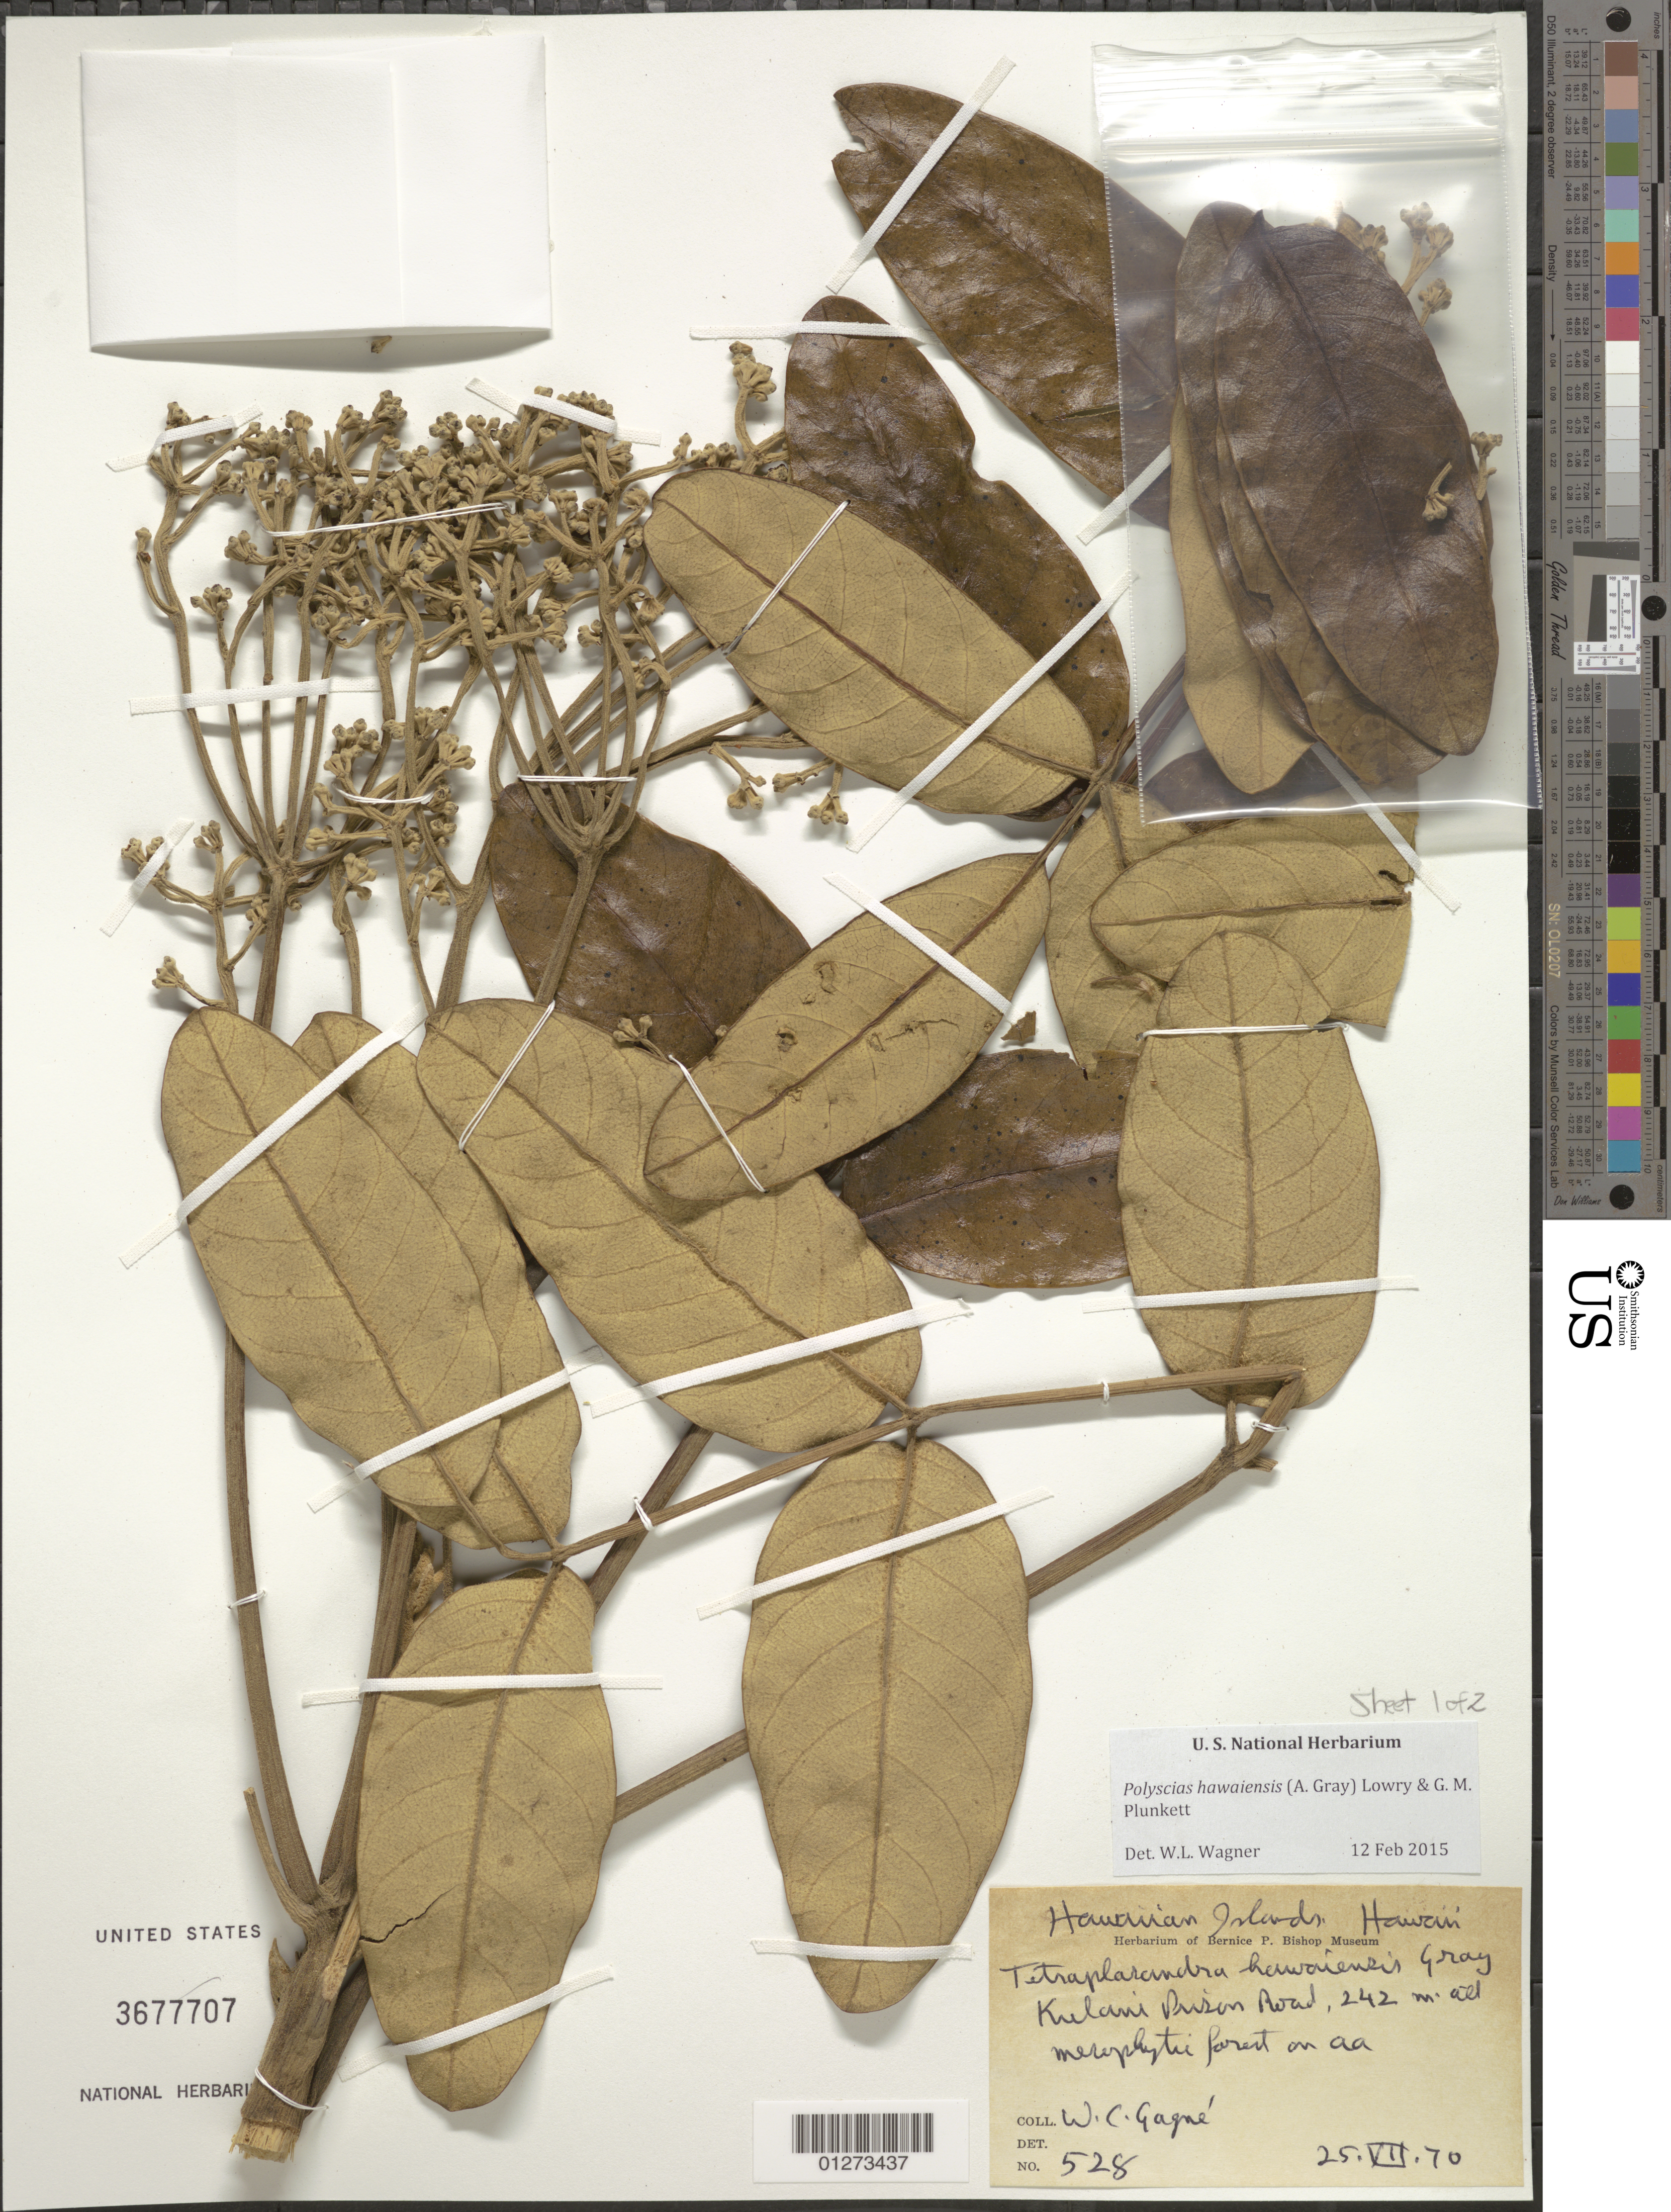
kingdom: Plantae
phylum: Tracheophyta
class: Magnoliopsida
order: Apiales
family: Araliaceae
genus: Polyscias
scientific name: Polyscias hawaiensis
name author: (A. Gray) Lowry & G. M. Plunkett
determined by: Wagner, W. L., (BOT), Smithsonian Institution - National Museum of Natural History (UNITED STATES)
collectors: W. Gagne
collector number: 528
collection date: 1970-07-25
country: United States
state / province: Hawaii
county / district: Hawaii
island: Hawaii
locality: Kulani Prison Road.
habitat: Mesophytic forest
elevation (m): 242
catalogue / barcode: US 3677707